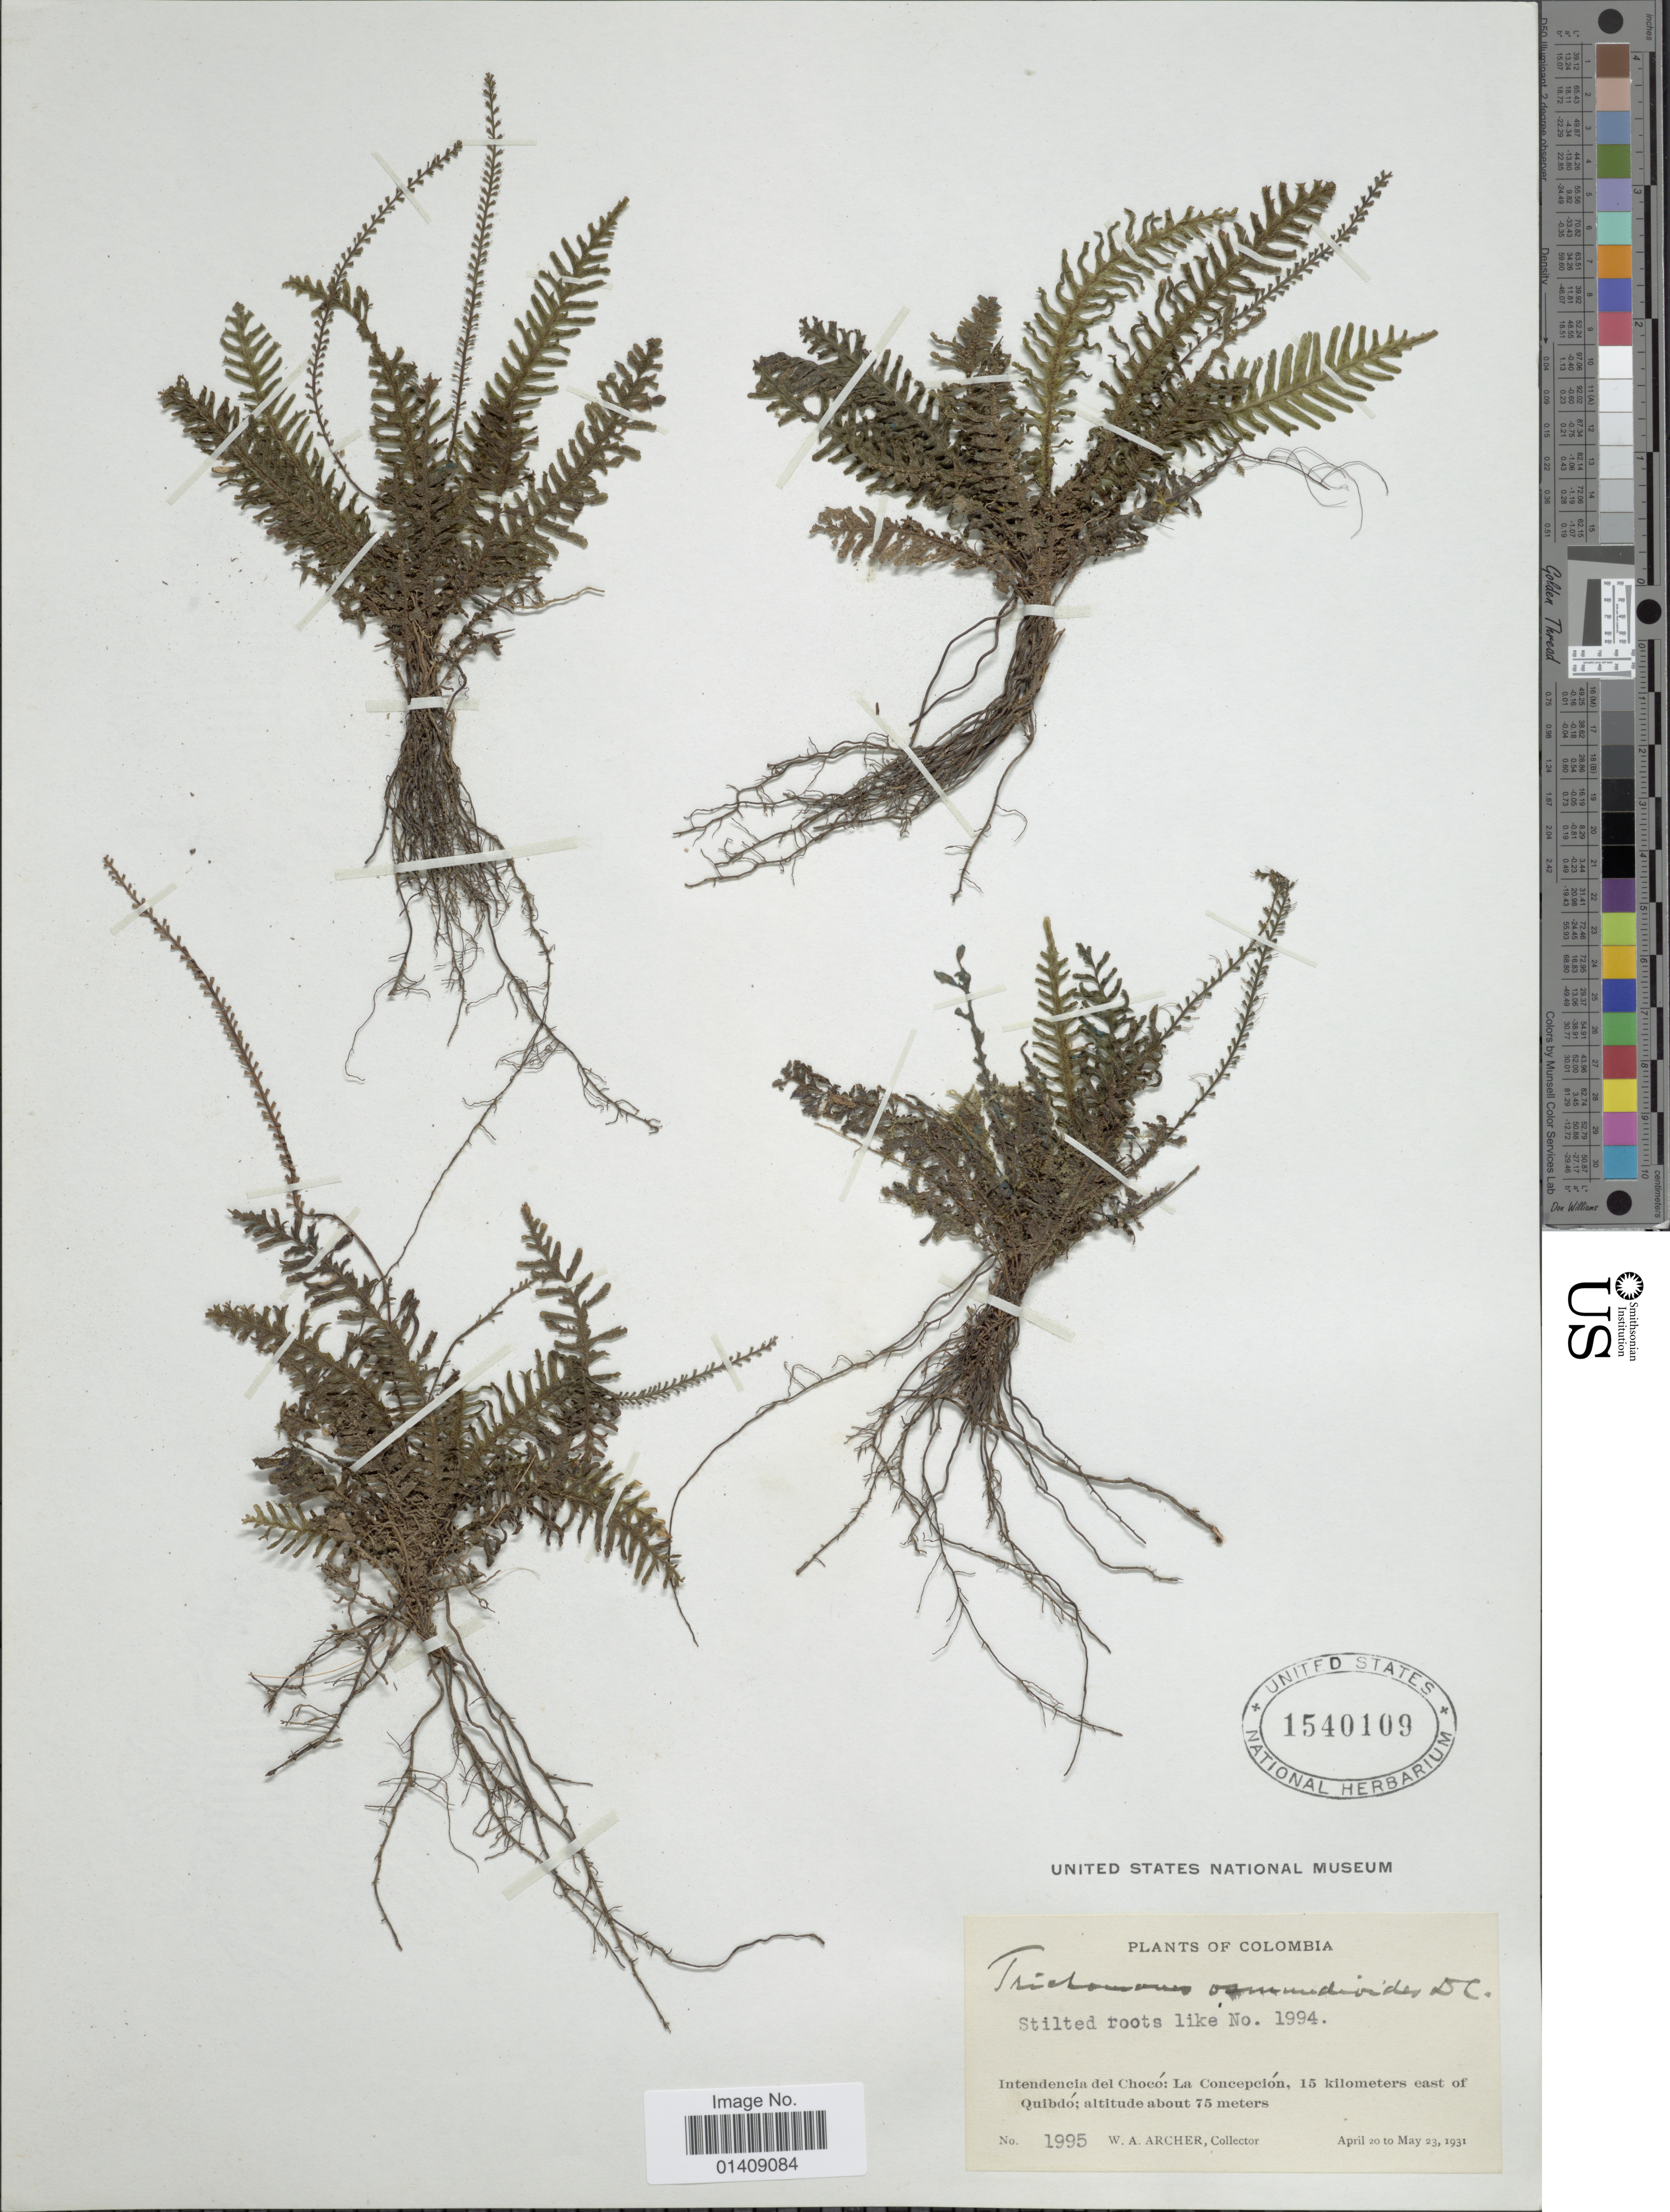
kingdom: Plantae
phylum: Tracheophyta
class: Polypodiopsida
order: Hymenophyllales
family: Hymenophyllaceae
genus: Trichomanes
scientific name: Trichomanes osmundoides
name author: DC. ex Poir.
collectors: W. A. Archer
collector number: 1995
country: Colombia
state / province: Chocó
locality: Intendencia de Chocó : La Concepción, 15 kilometers east of Quibdó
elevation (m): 75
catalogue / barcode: US 1540109